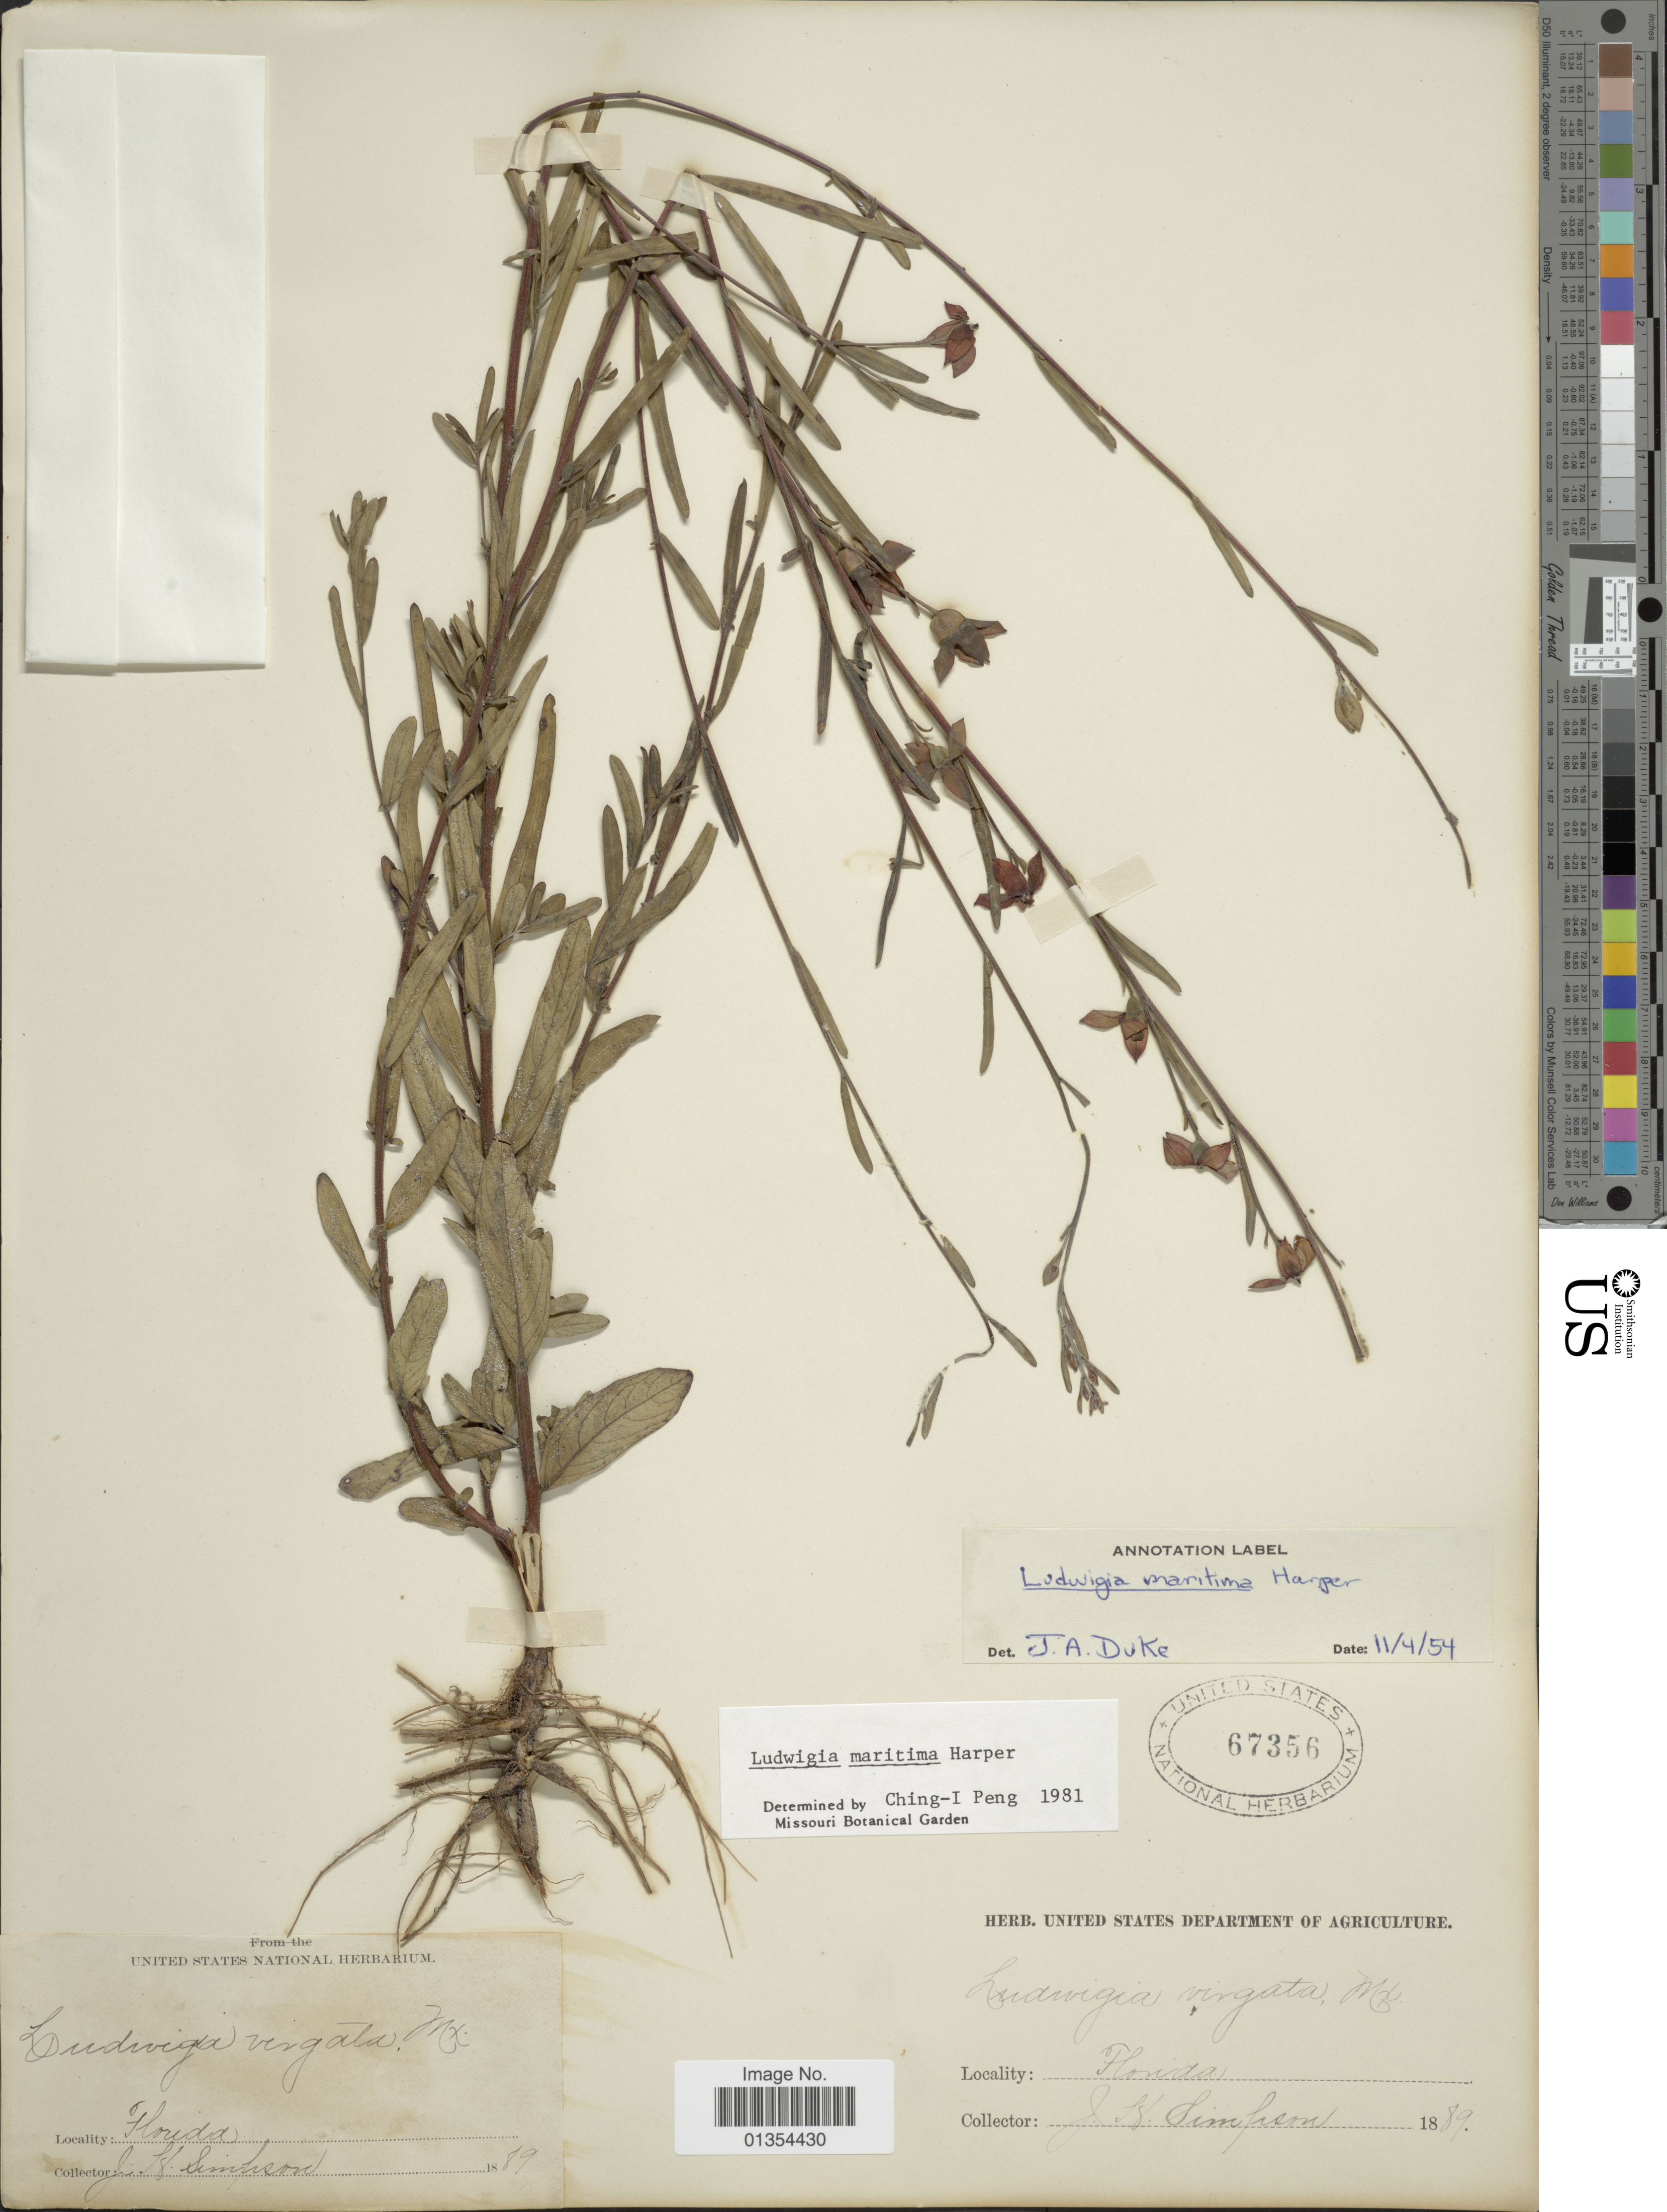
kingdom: Plantae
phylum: Tracheophyta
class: Magnoliopsida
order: Myrtales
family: Onagraceae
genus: Ludwigia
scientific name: Ludwigia maritima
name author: R.M. Harper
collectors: J. H. Simpson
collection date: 1889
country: United States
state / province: Florida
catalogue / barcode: US 67356